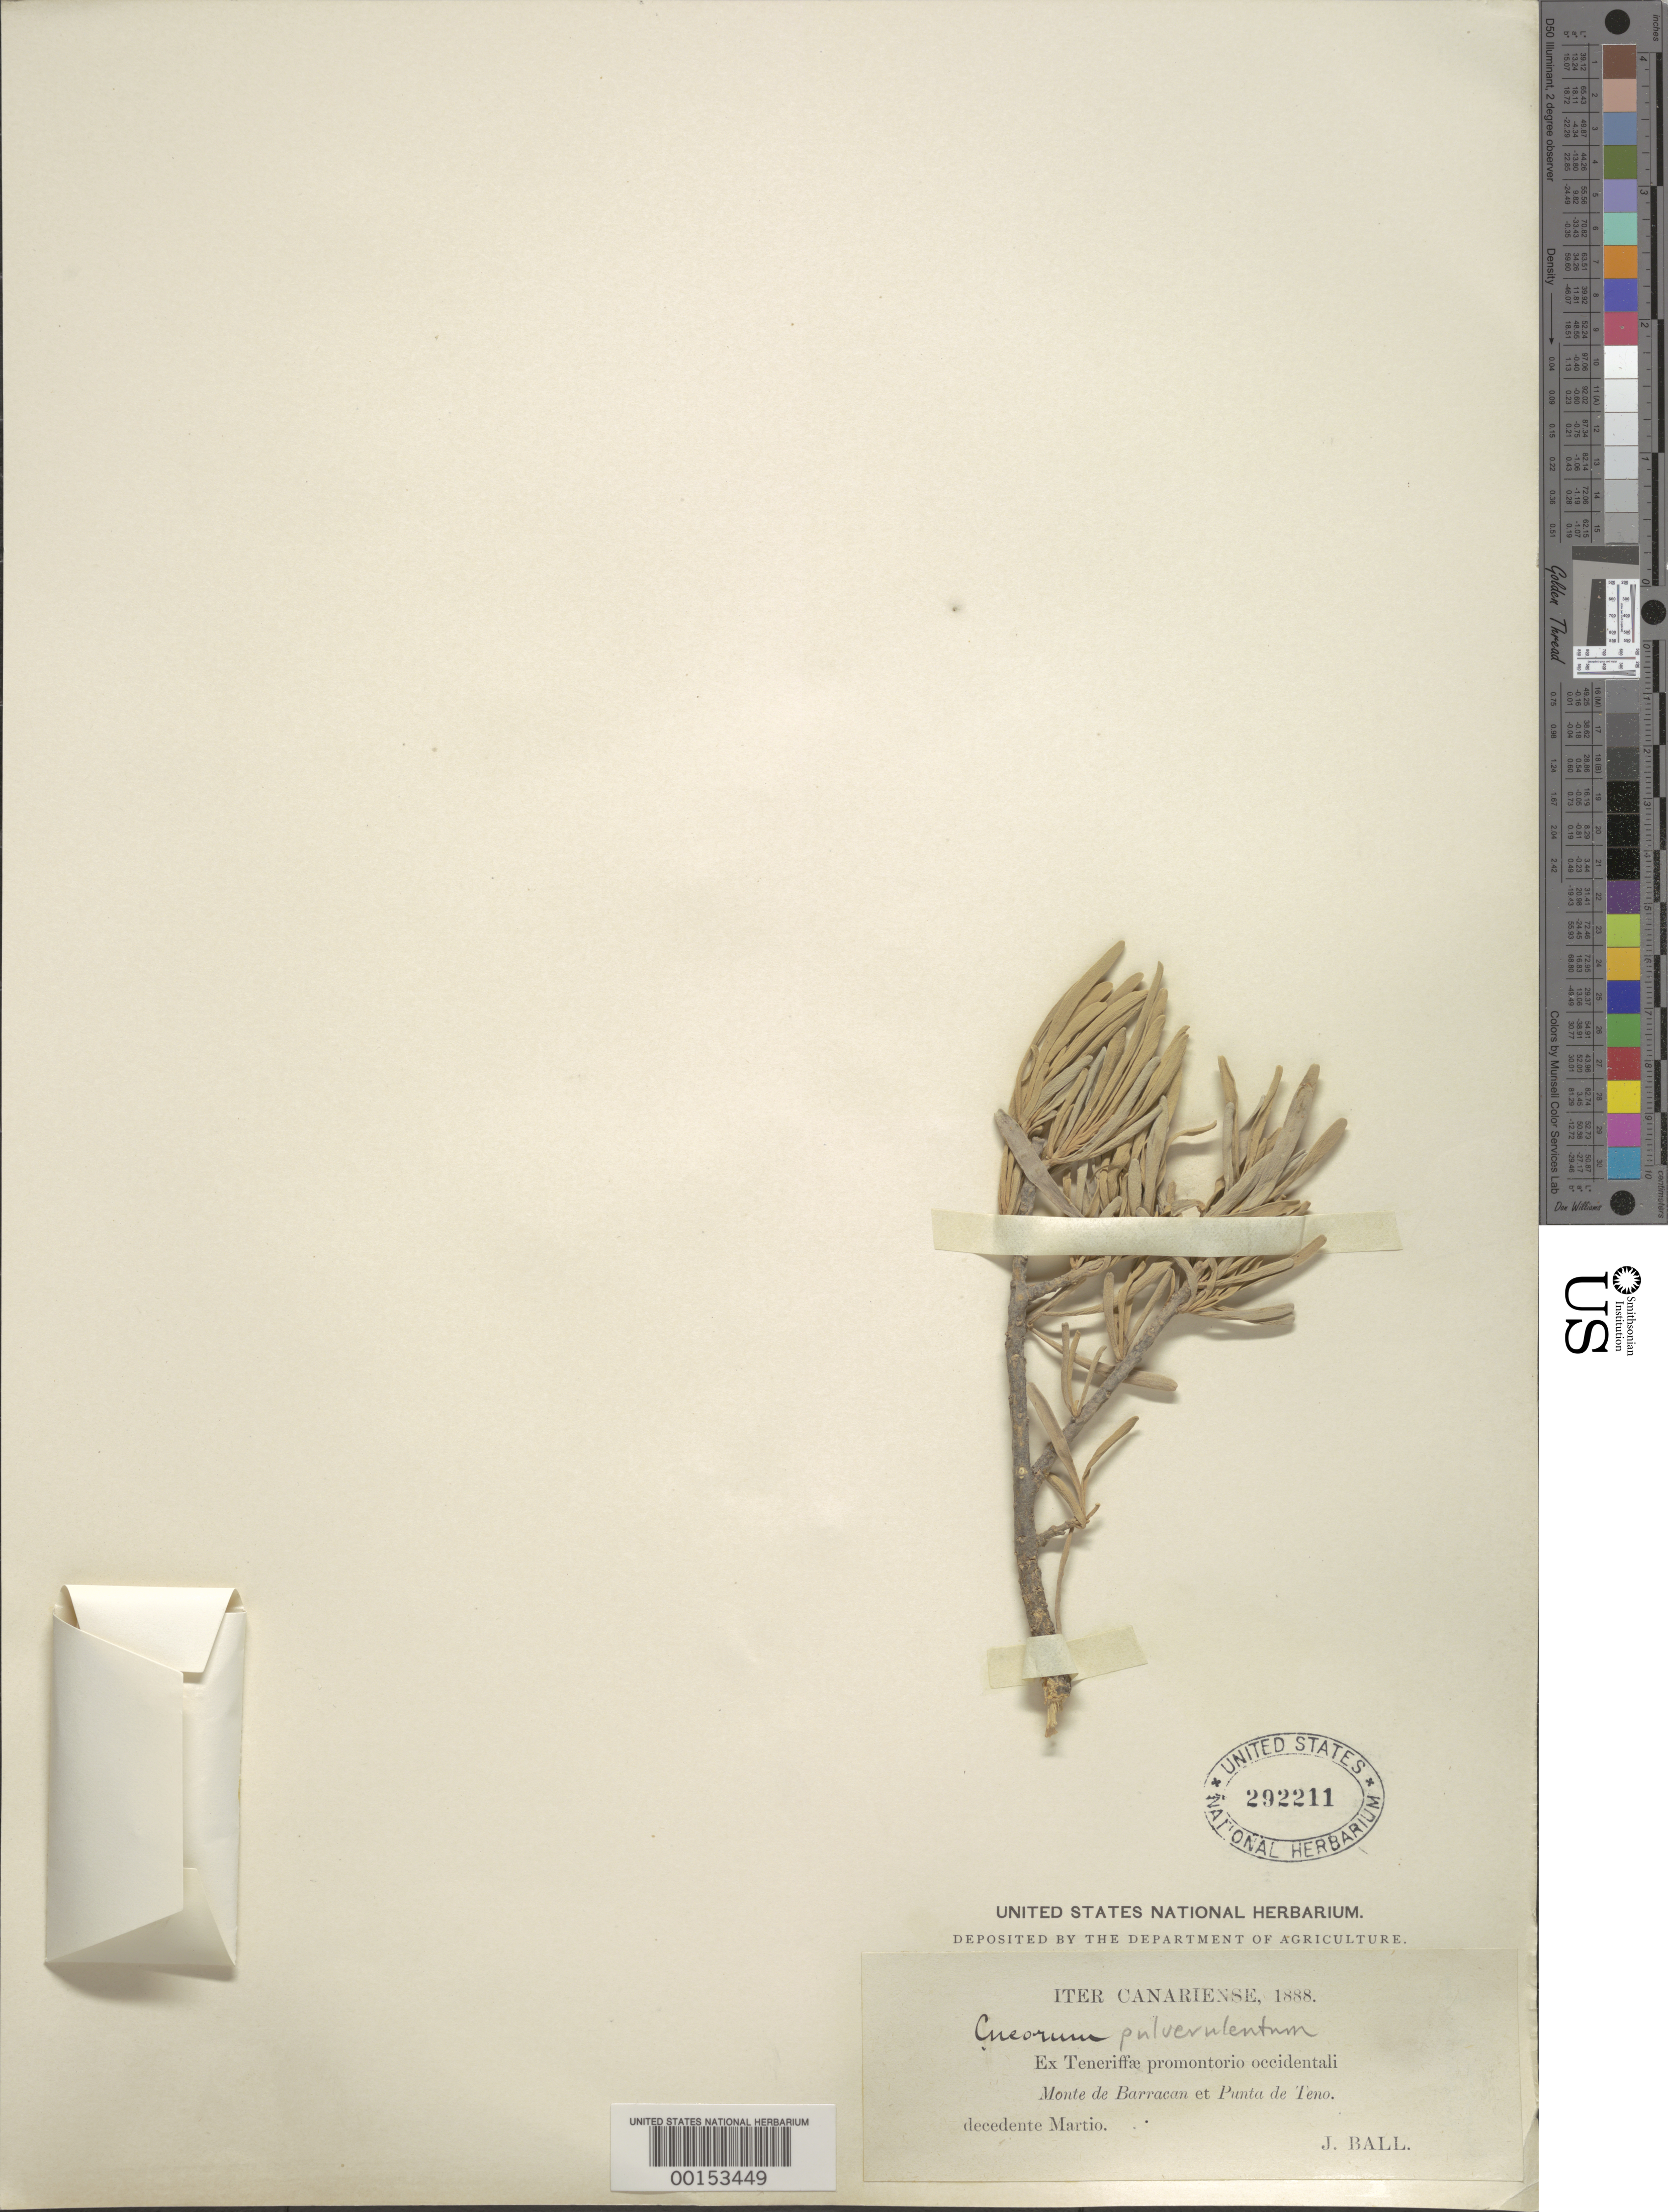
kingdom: Plantae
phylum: Tracheophyta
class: Magnoliopsida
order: Sapindales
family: Rutaceae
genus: Cneorum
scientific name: Cneorum pulverulentum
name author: Vent.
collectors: J. Ball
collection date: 1888-03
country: Spain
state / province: Canarias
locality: Iter Canariense. Ex Teneriffæ promontorio occidentali. Monte de Barracan et Punta de Teno.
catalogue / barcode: US 292211